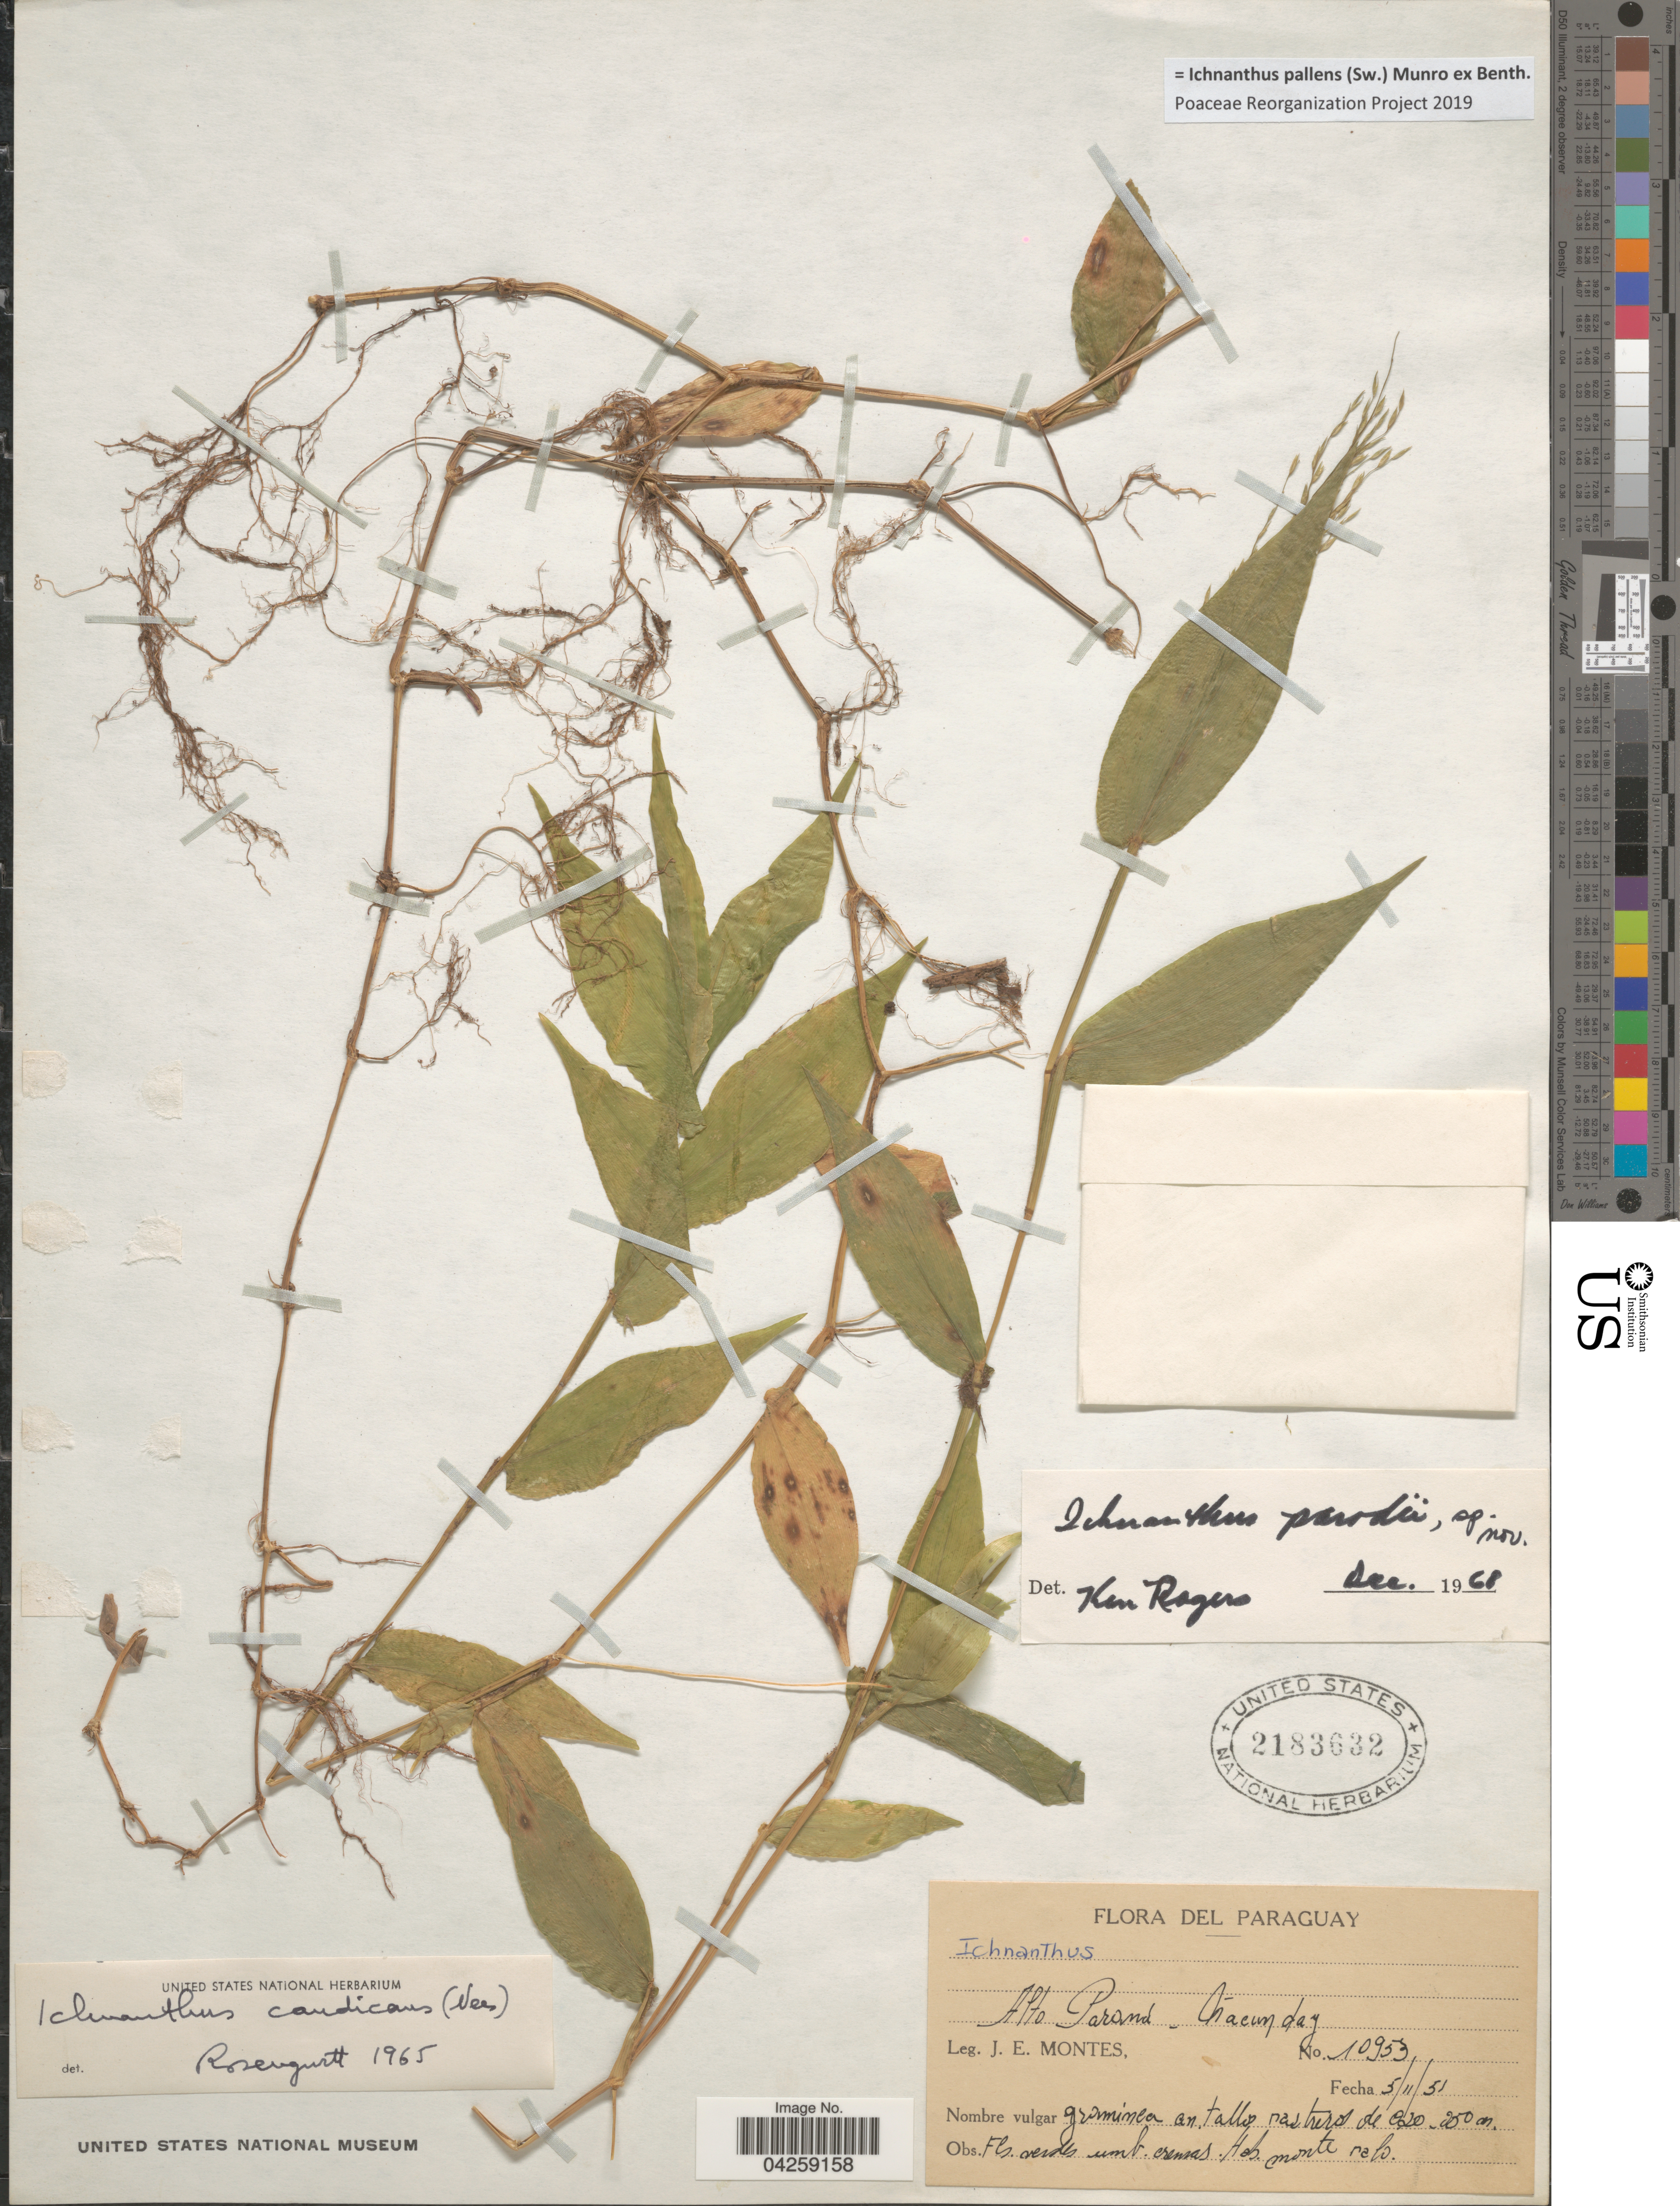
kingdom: Plantae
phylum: Tracheophyta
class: Liliopsida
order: Poales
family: Poaceae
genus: Ichnanthus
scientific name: Ichnanthus pallens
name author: (Sw.) Munro ex Benth.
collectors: J. E. Montes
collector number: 10953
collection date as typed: Transcribed d/m/y: 5/11/51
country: Paraguay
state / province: Alto Parana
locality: Ñacunday.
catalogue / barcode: US 2183632